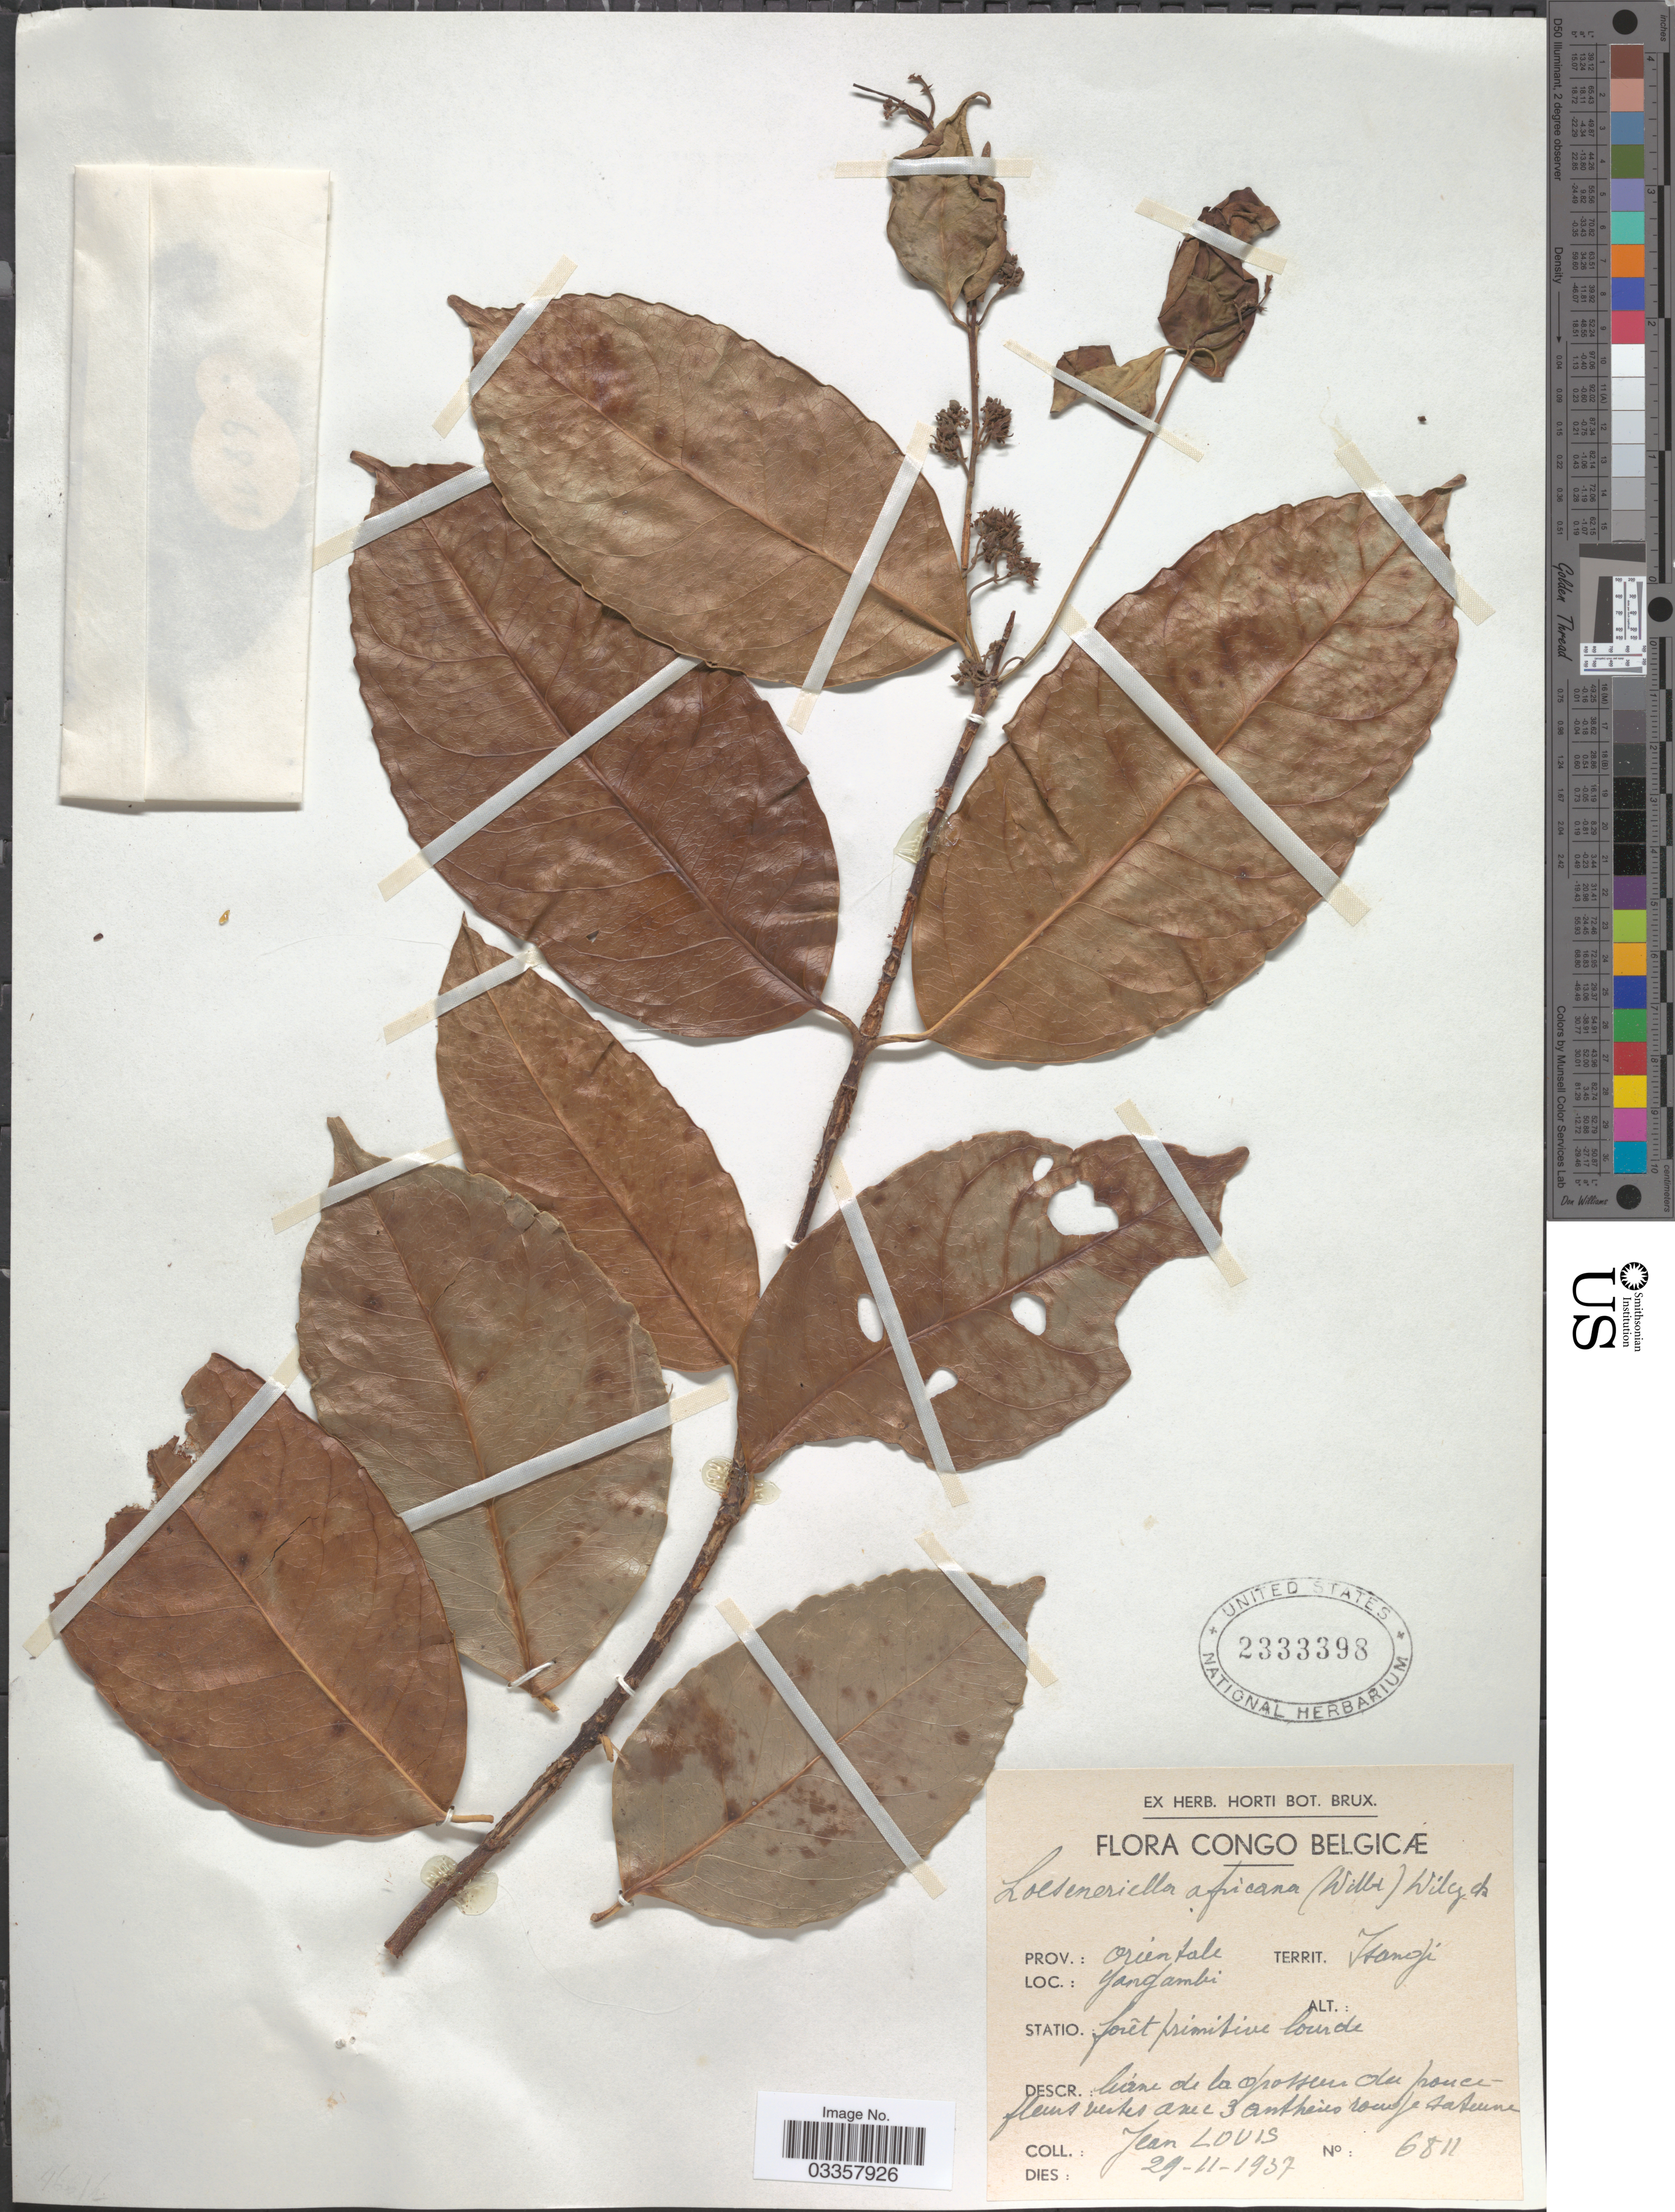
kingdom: Plantae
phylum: Tracheophyta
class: Magnoliopsida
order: Celastrales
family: Celastraceae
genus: Loeseneriella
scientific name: Loeseneriella africana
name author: (Willd.) R. Wilczek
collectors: J. Louis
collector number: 6811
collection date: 1937-11-29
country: Congo, Democratic Republic of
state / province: Tshopo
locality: Congo Belgicæ. Territ. Isangi. Yangambi. Statio forêt primitive lourde.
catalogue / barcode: US 2333398